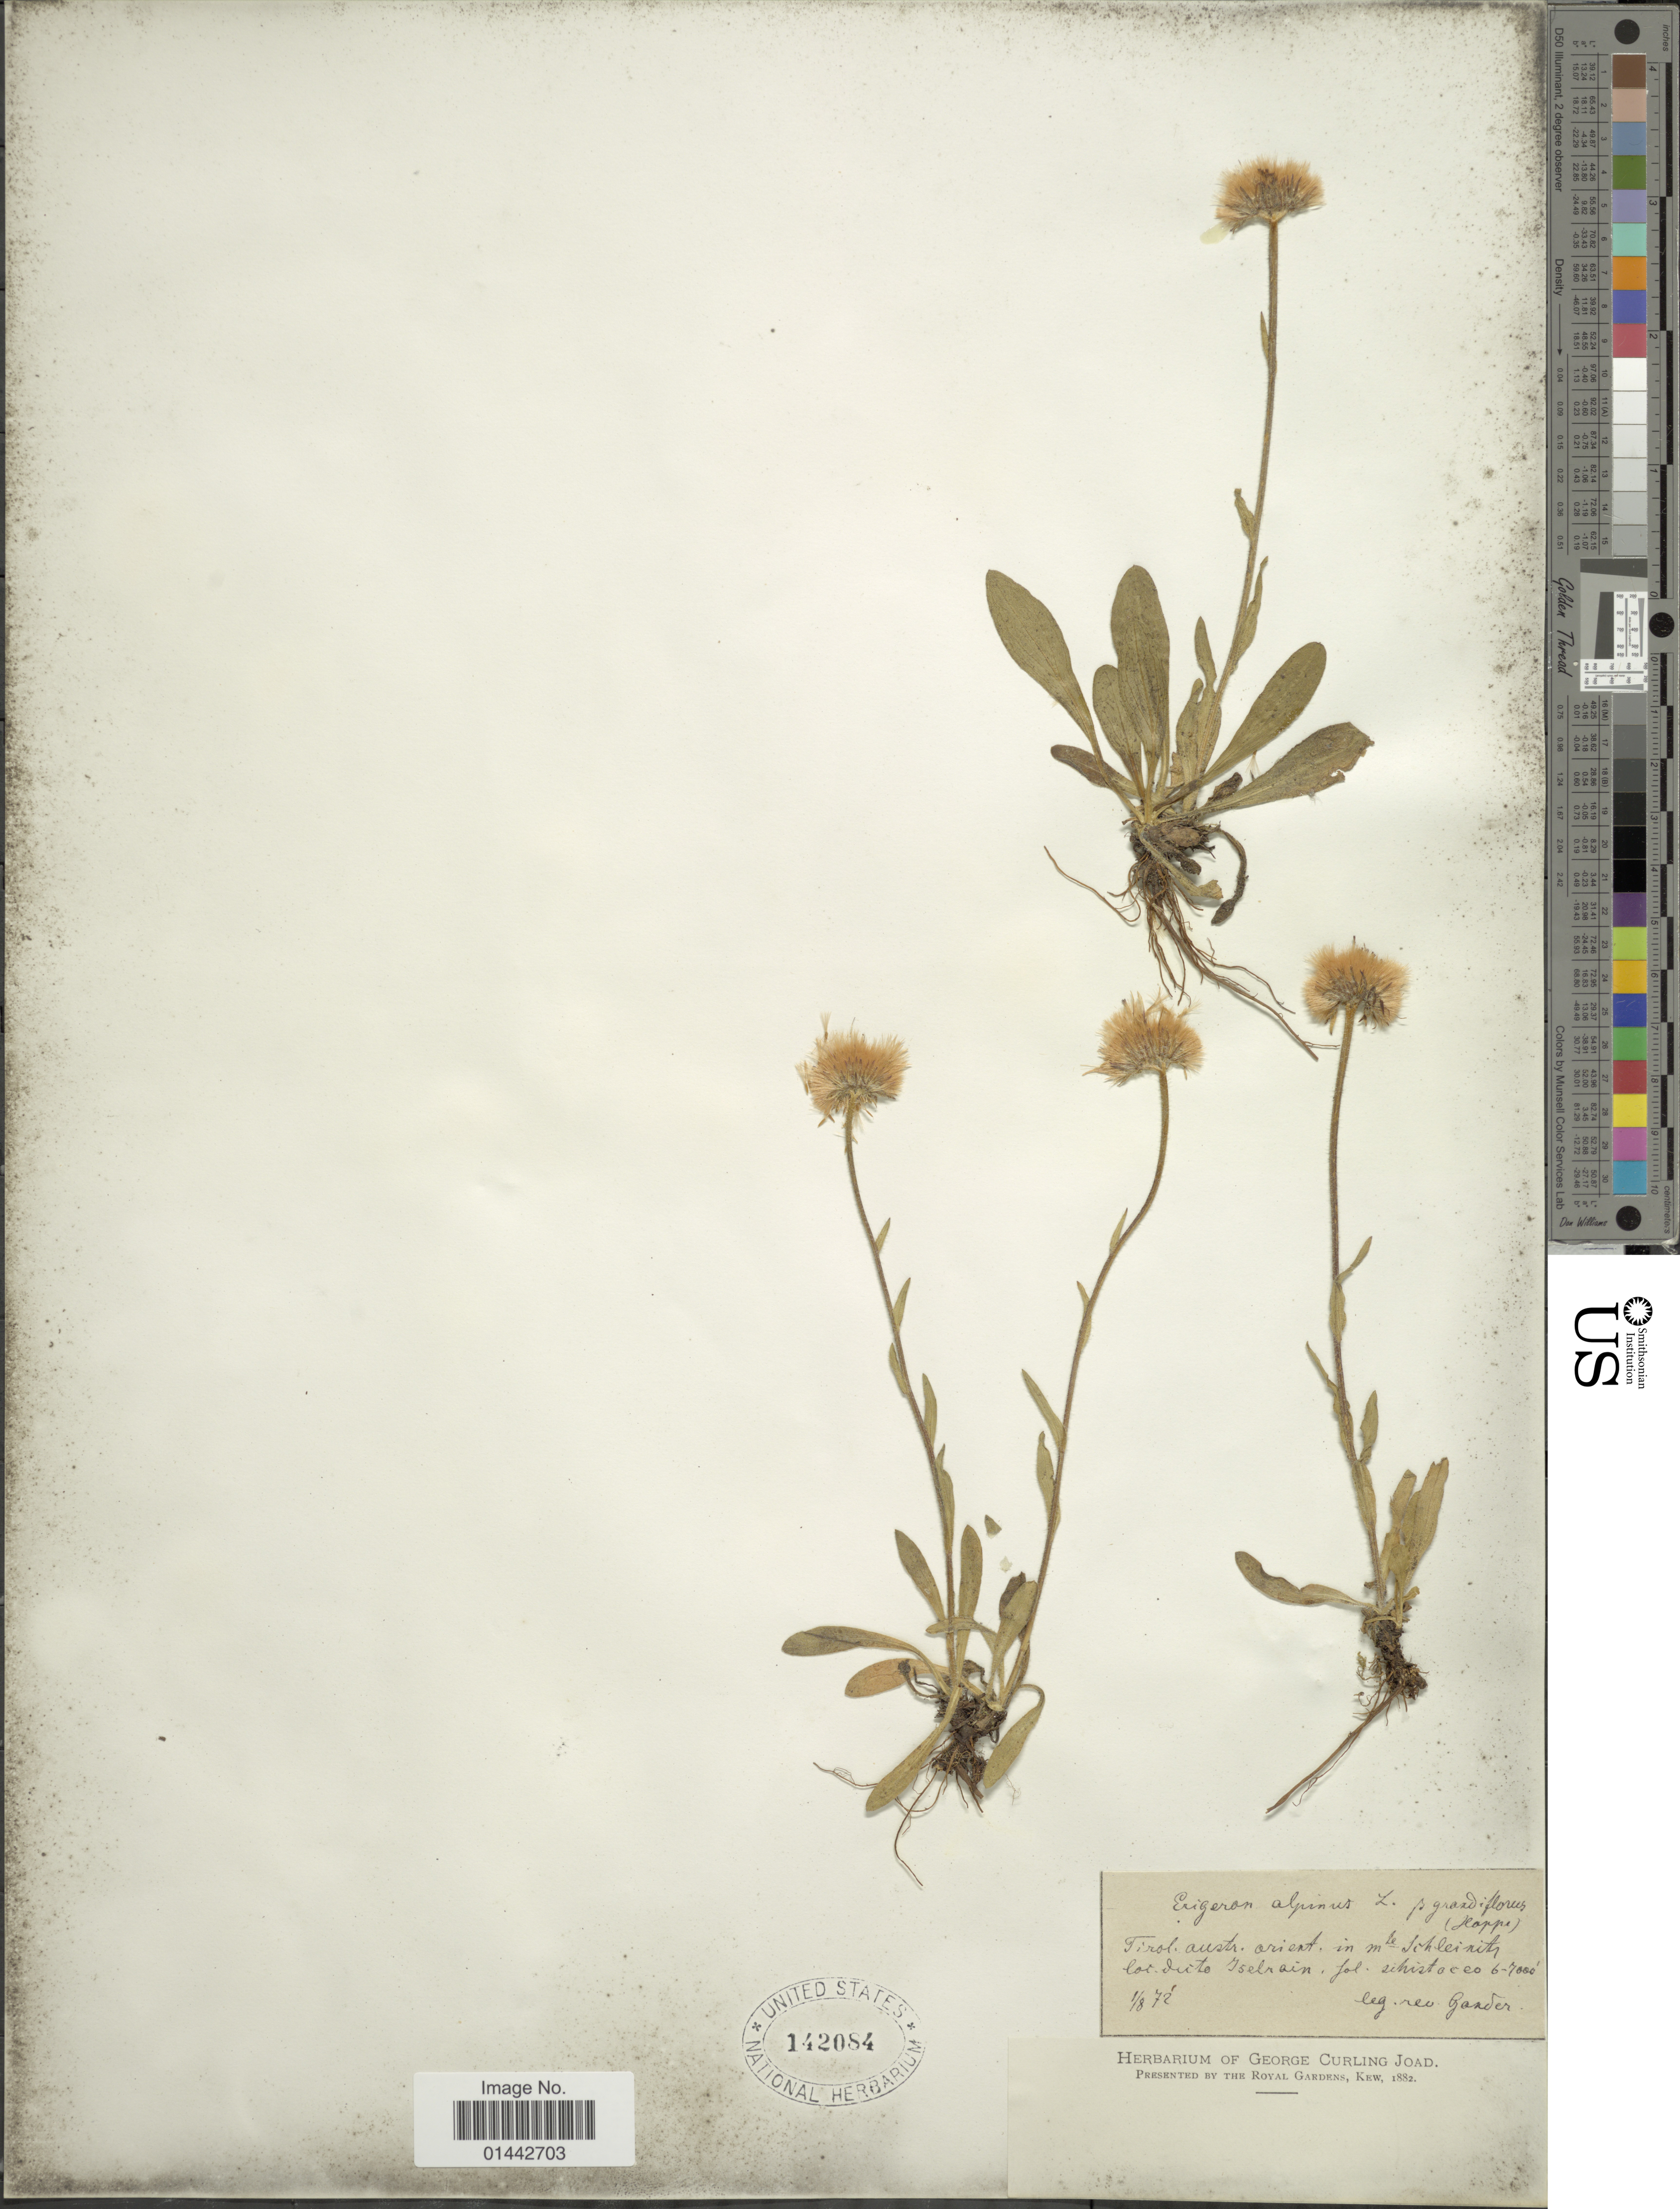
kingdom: Plantae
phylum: Tracheophyta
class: Magnoliopsida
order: Asterales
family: Asteraceae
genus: Erigeron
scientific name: Erigeron alpinus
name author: L.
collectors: -- Gander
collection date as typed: Transcribed d/m/y: 1/8/72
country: Austria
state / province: Tirol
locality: Austr. orient. in mte Schleinith lot. dute Iselrain fol. schistocoo. [interpreted]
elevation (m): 1829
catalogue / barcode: US 142084